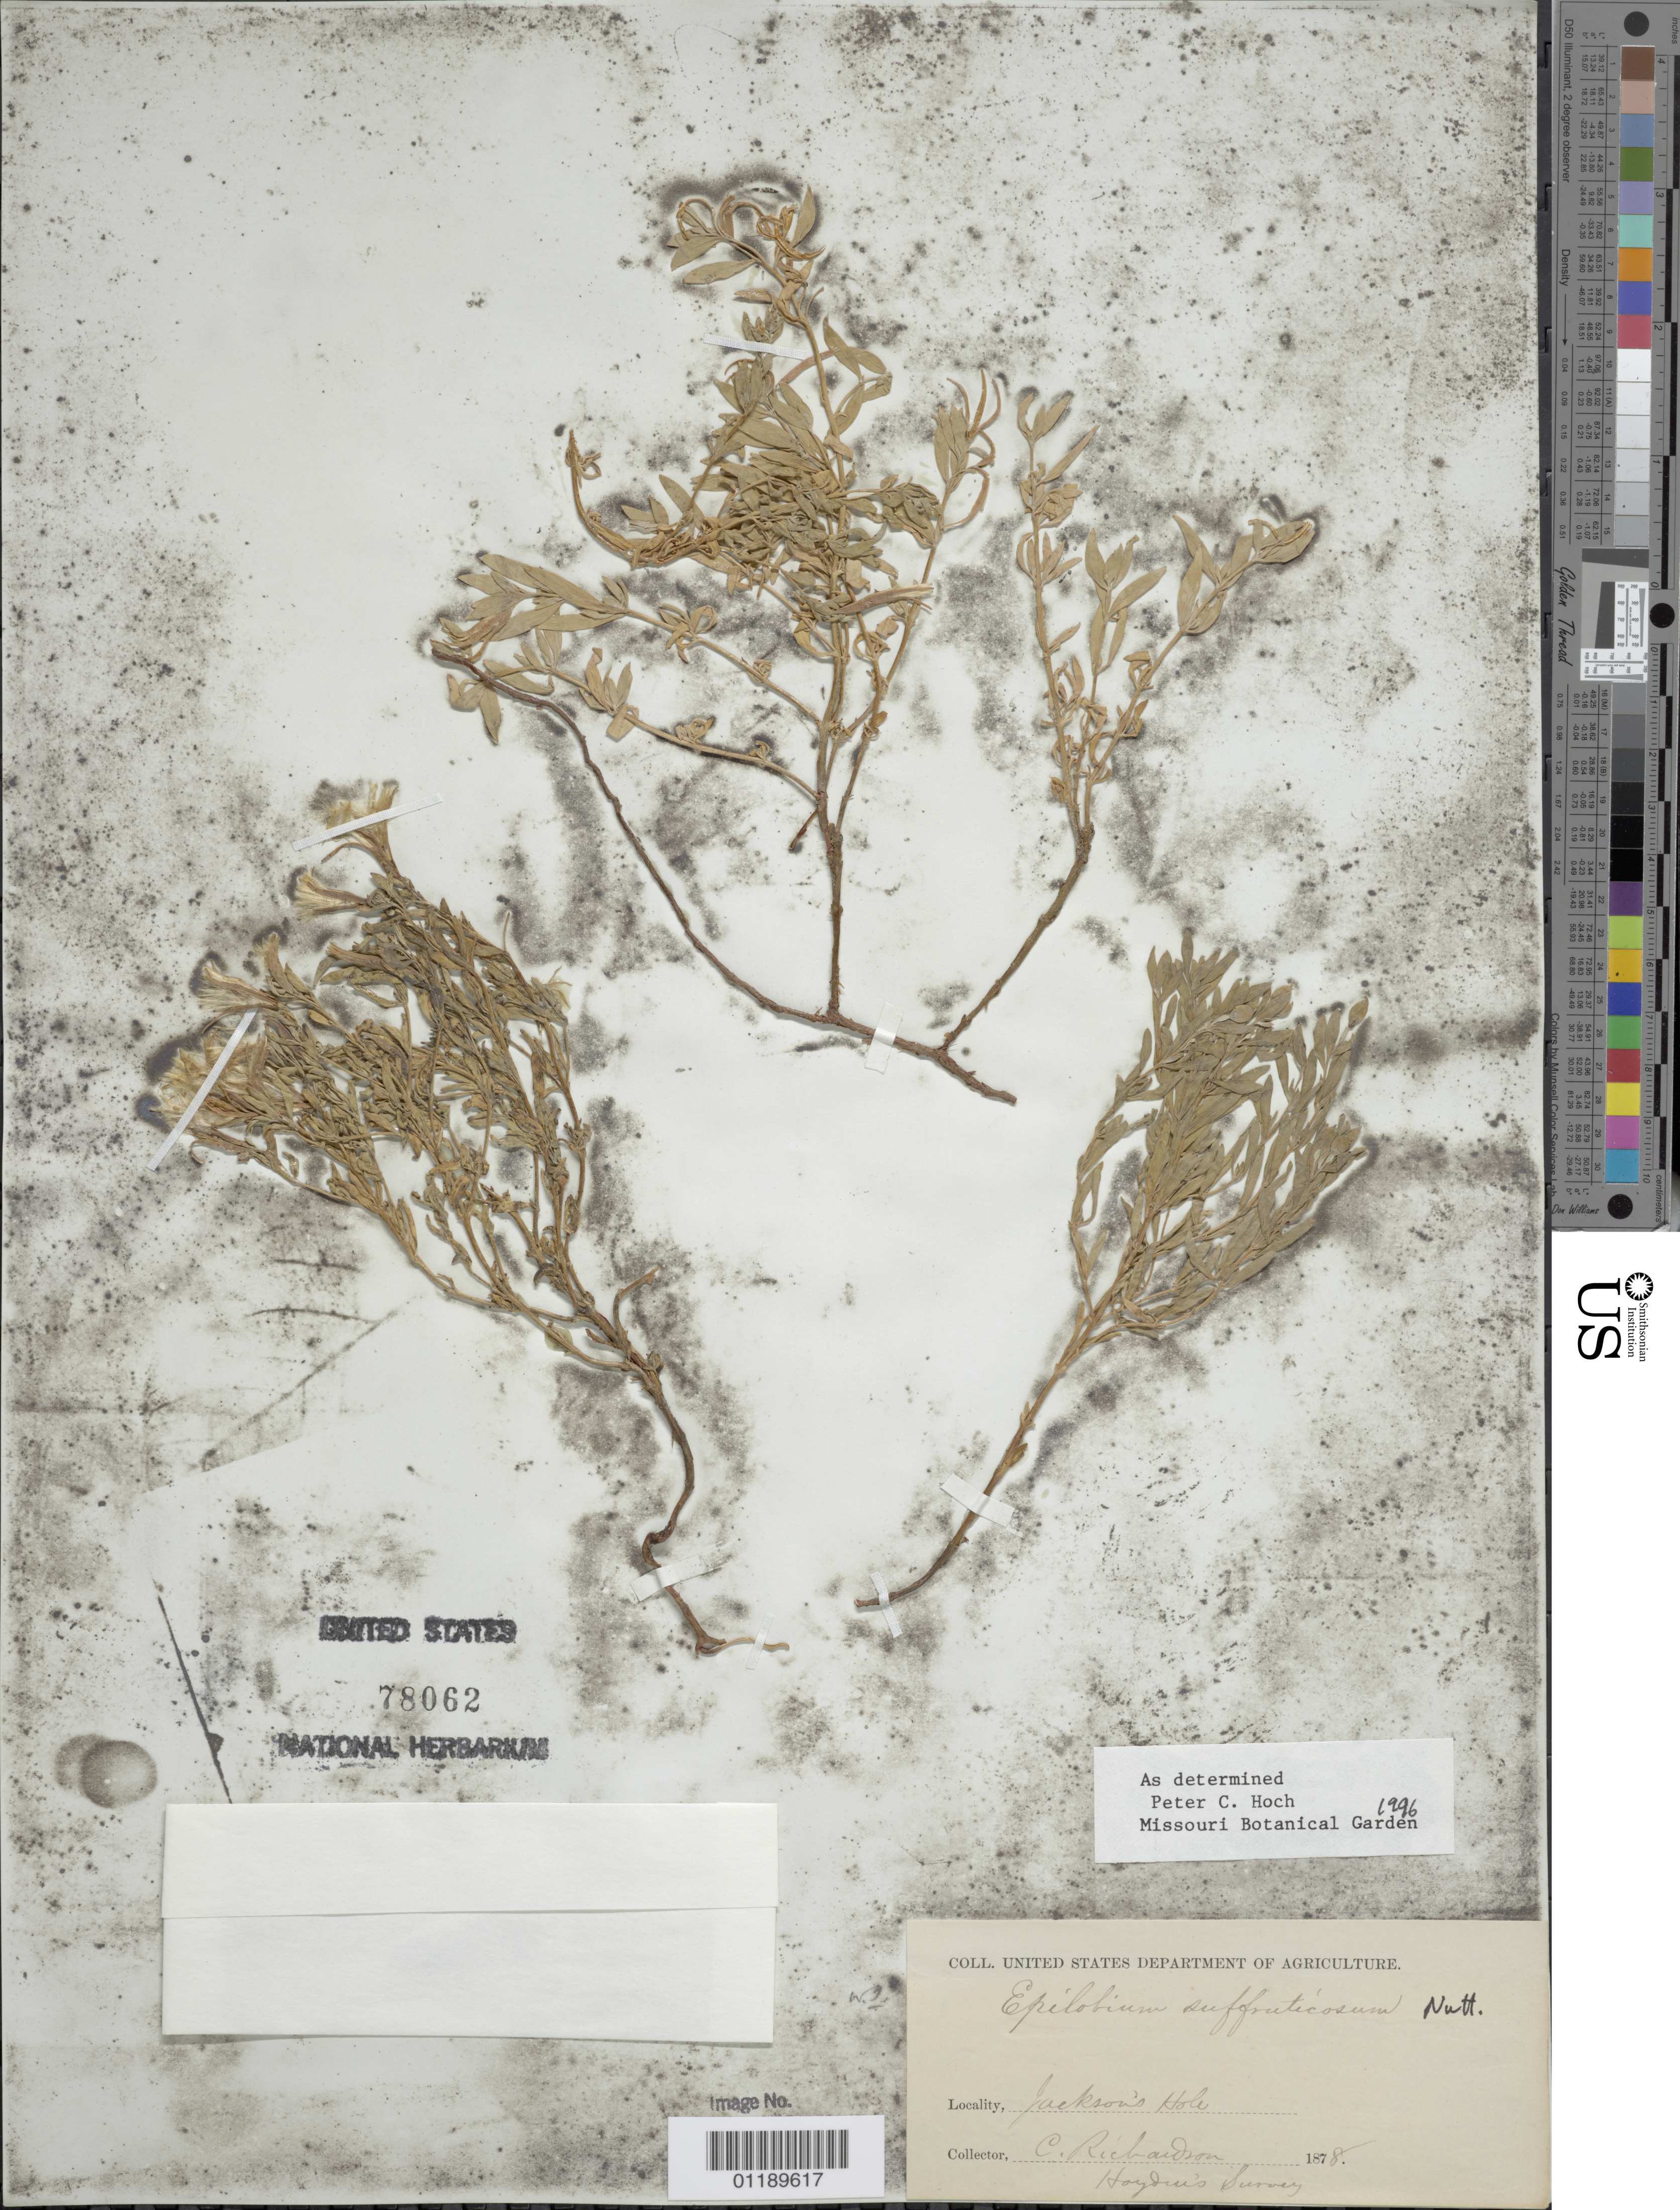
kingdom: Plantae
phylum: Tracheophyta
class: Magnoliopsida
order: Myrtales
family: Onagraceae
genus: Epilobium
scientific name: Epilobium suffruticosum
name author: Nutt. ex Torr. & A. Gray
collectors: C. Richardson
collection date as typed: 1878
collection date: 1878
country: United States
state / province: Wyoming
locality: Jackson's Hole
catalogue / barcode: US 78062